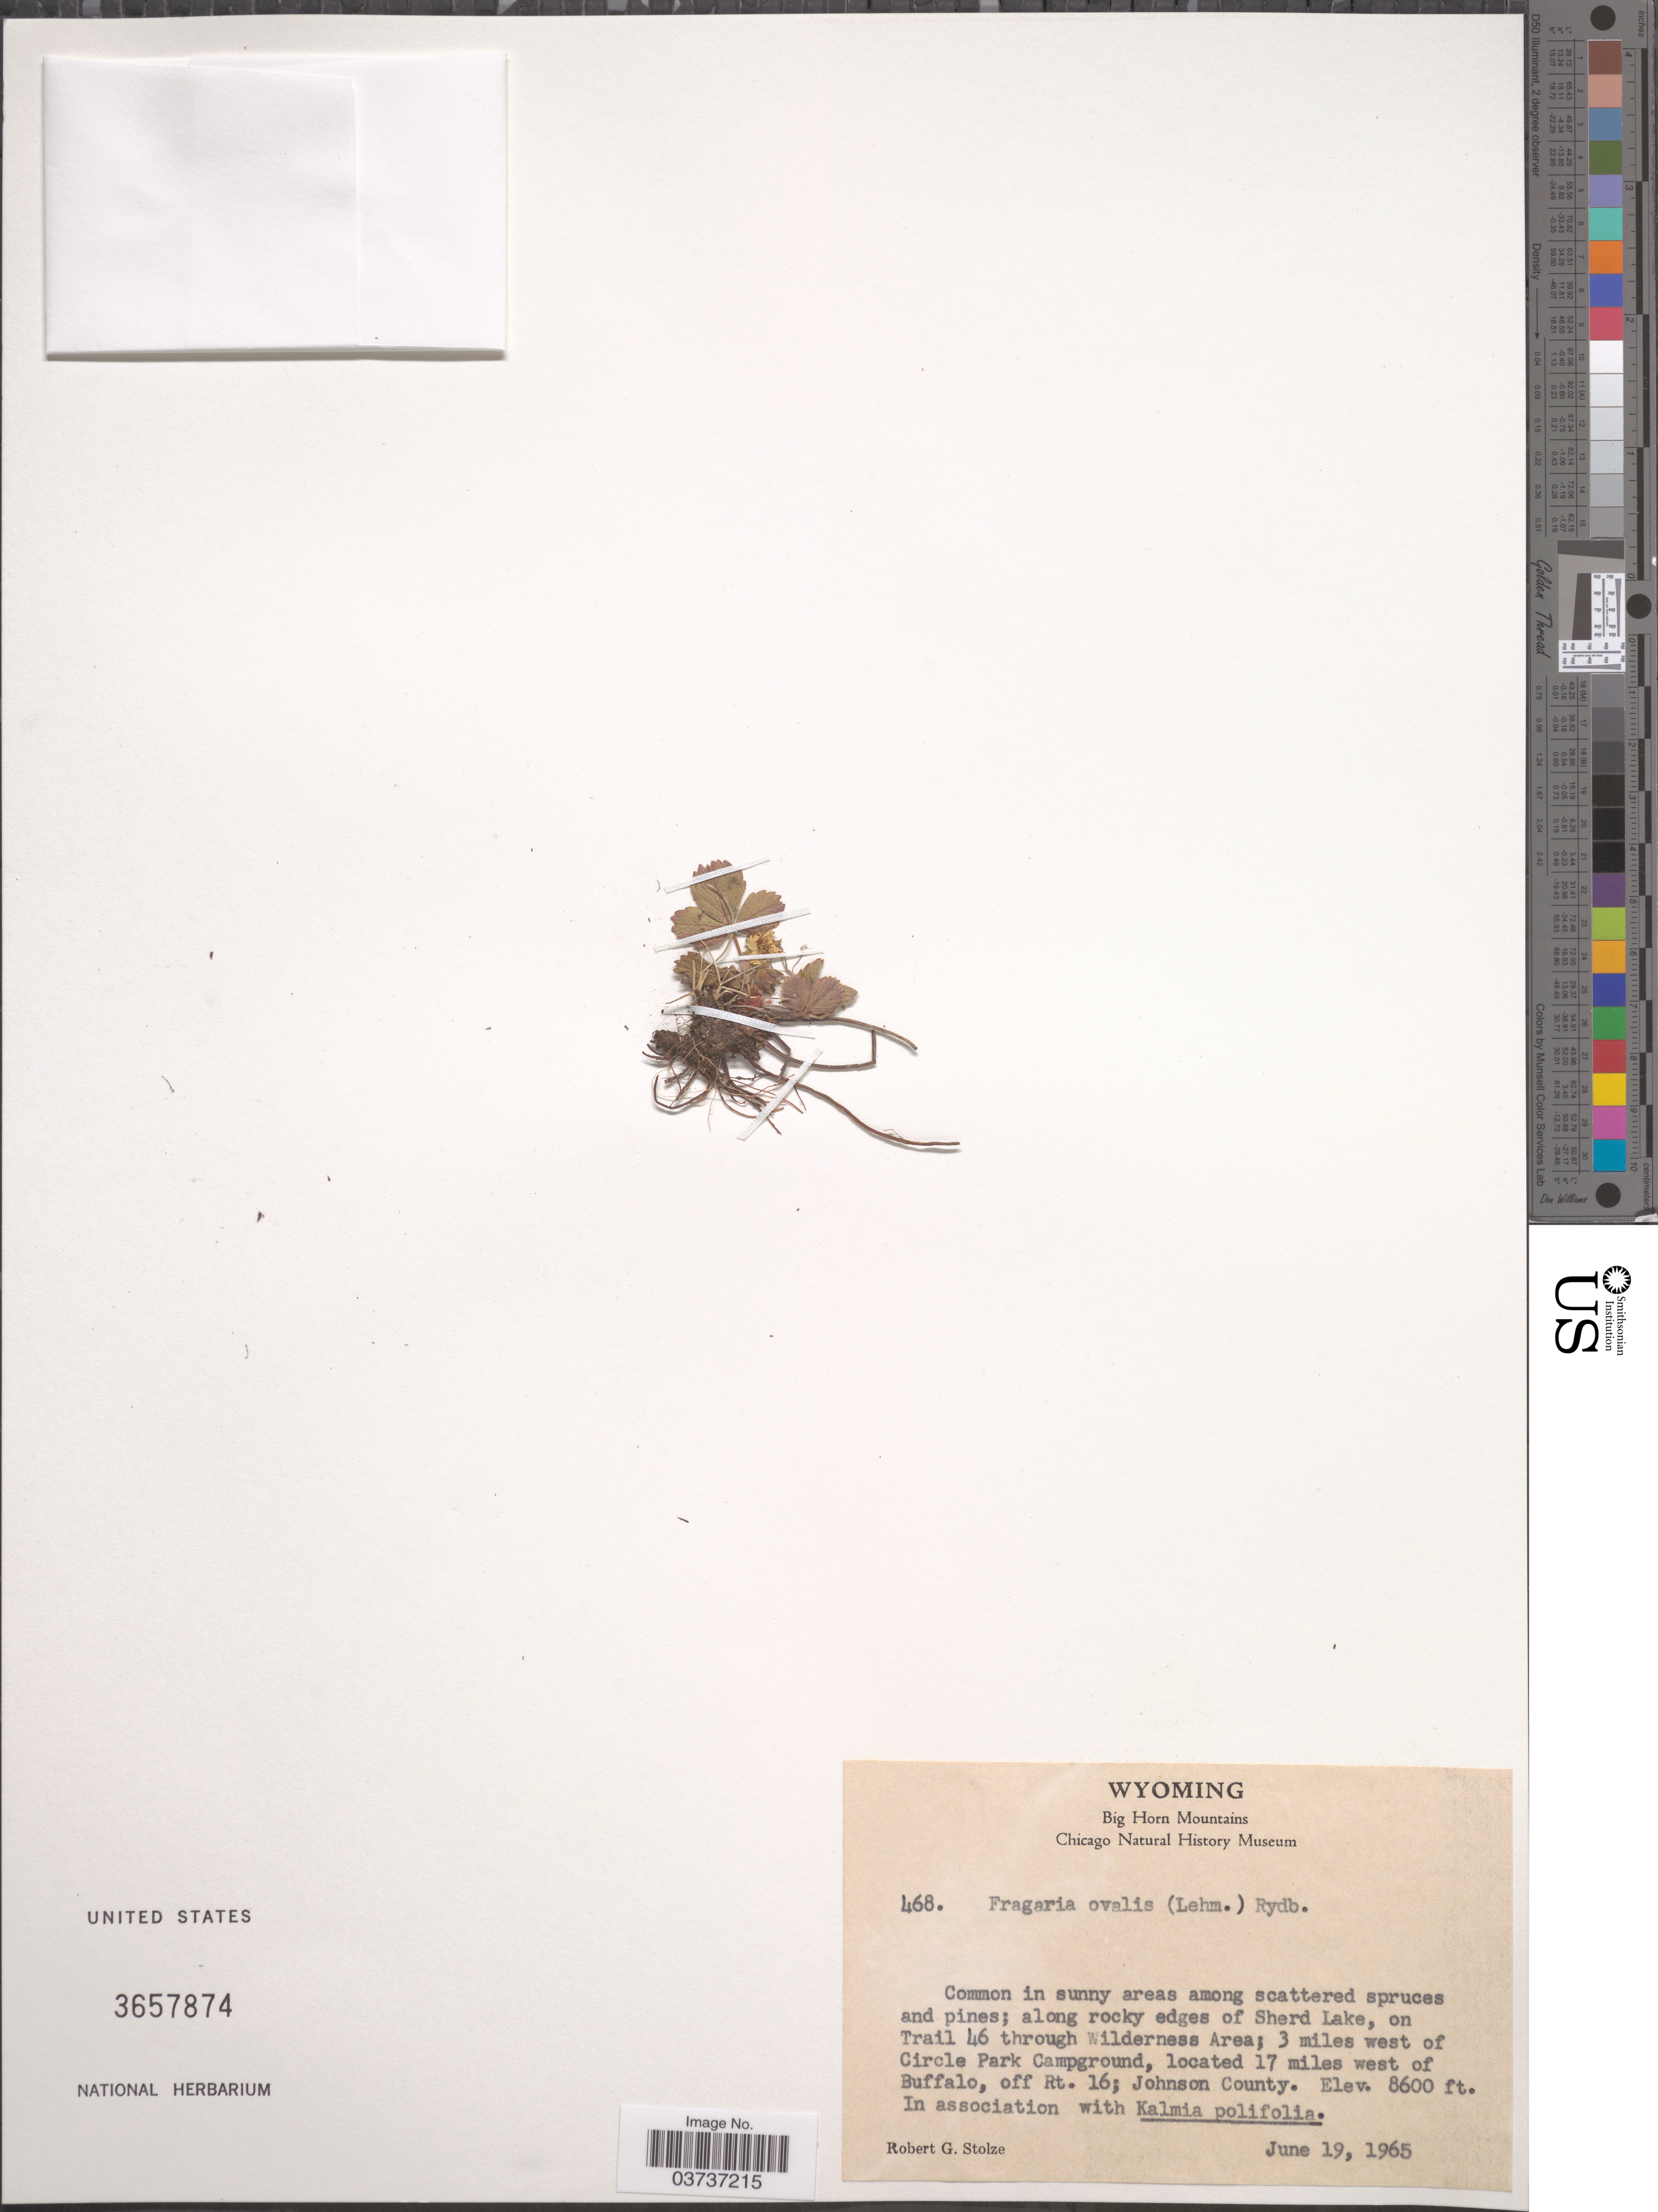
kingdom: Plantae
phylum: Tracheophyta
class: Magnoliopsida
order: Rosales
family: Rosaceae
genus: Fragaria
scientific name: Fragaria ovalis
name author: Rydb.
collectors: R. G. Stolze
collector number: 468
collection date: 1965-06-19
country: United States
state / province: Wyoming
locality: Big Horn Mountains. Along rocky edges of Sherd Lake, on Trail 46 through Wilderness Area; 3 miles west of Circle Park Campground, located 17 miles west of Buffalo, off Rt. 16; Johnson County.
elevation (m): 2621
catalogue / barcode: US 3657874